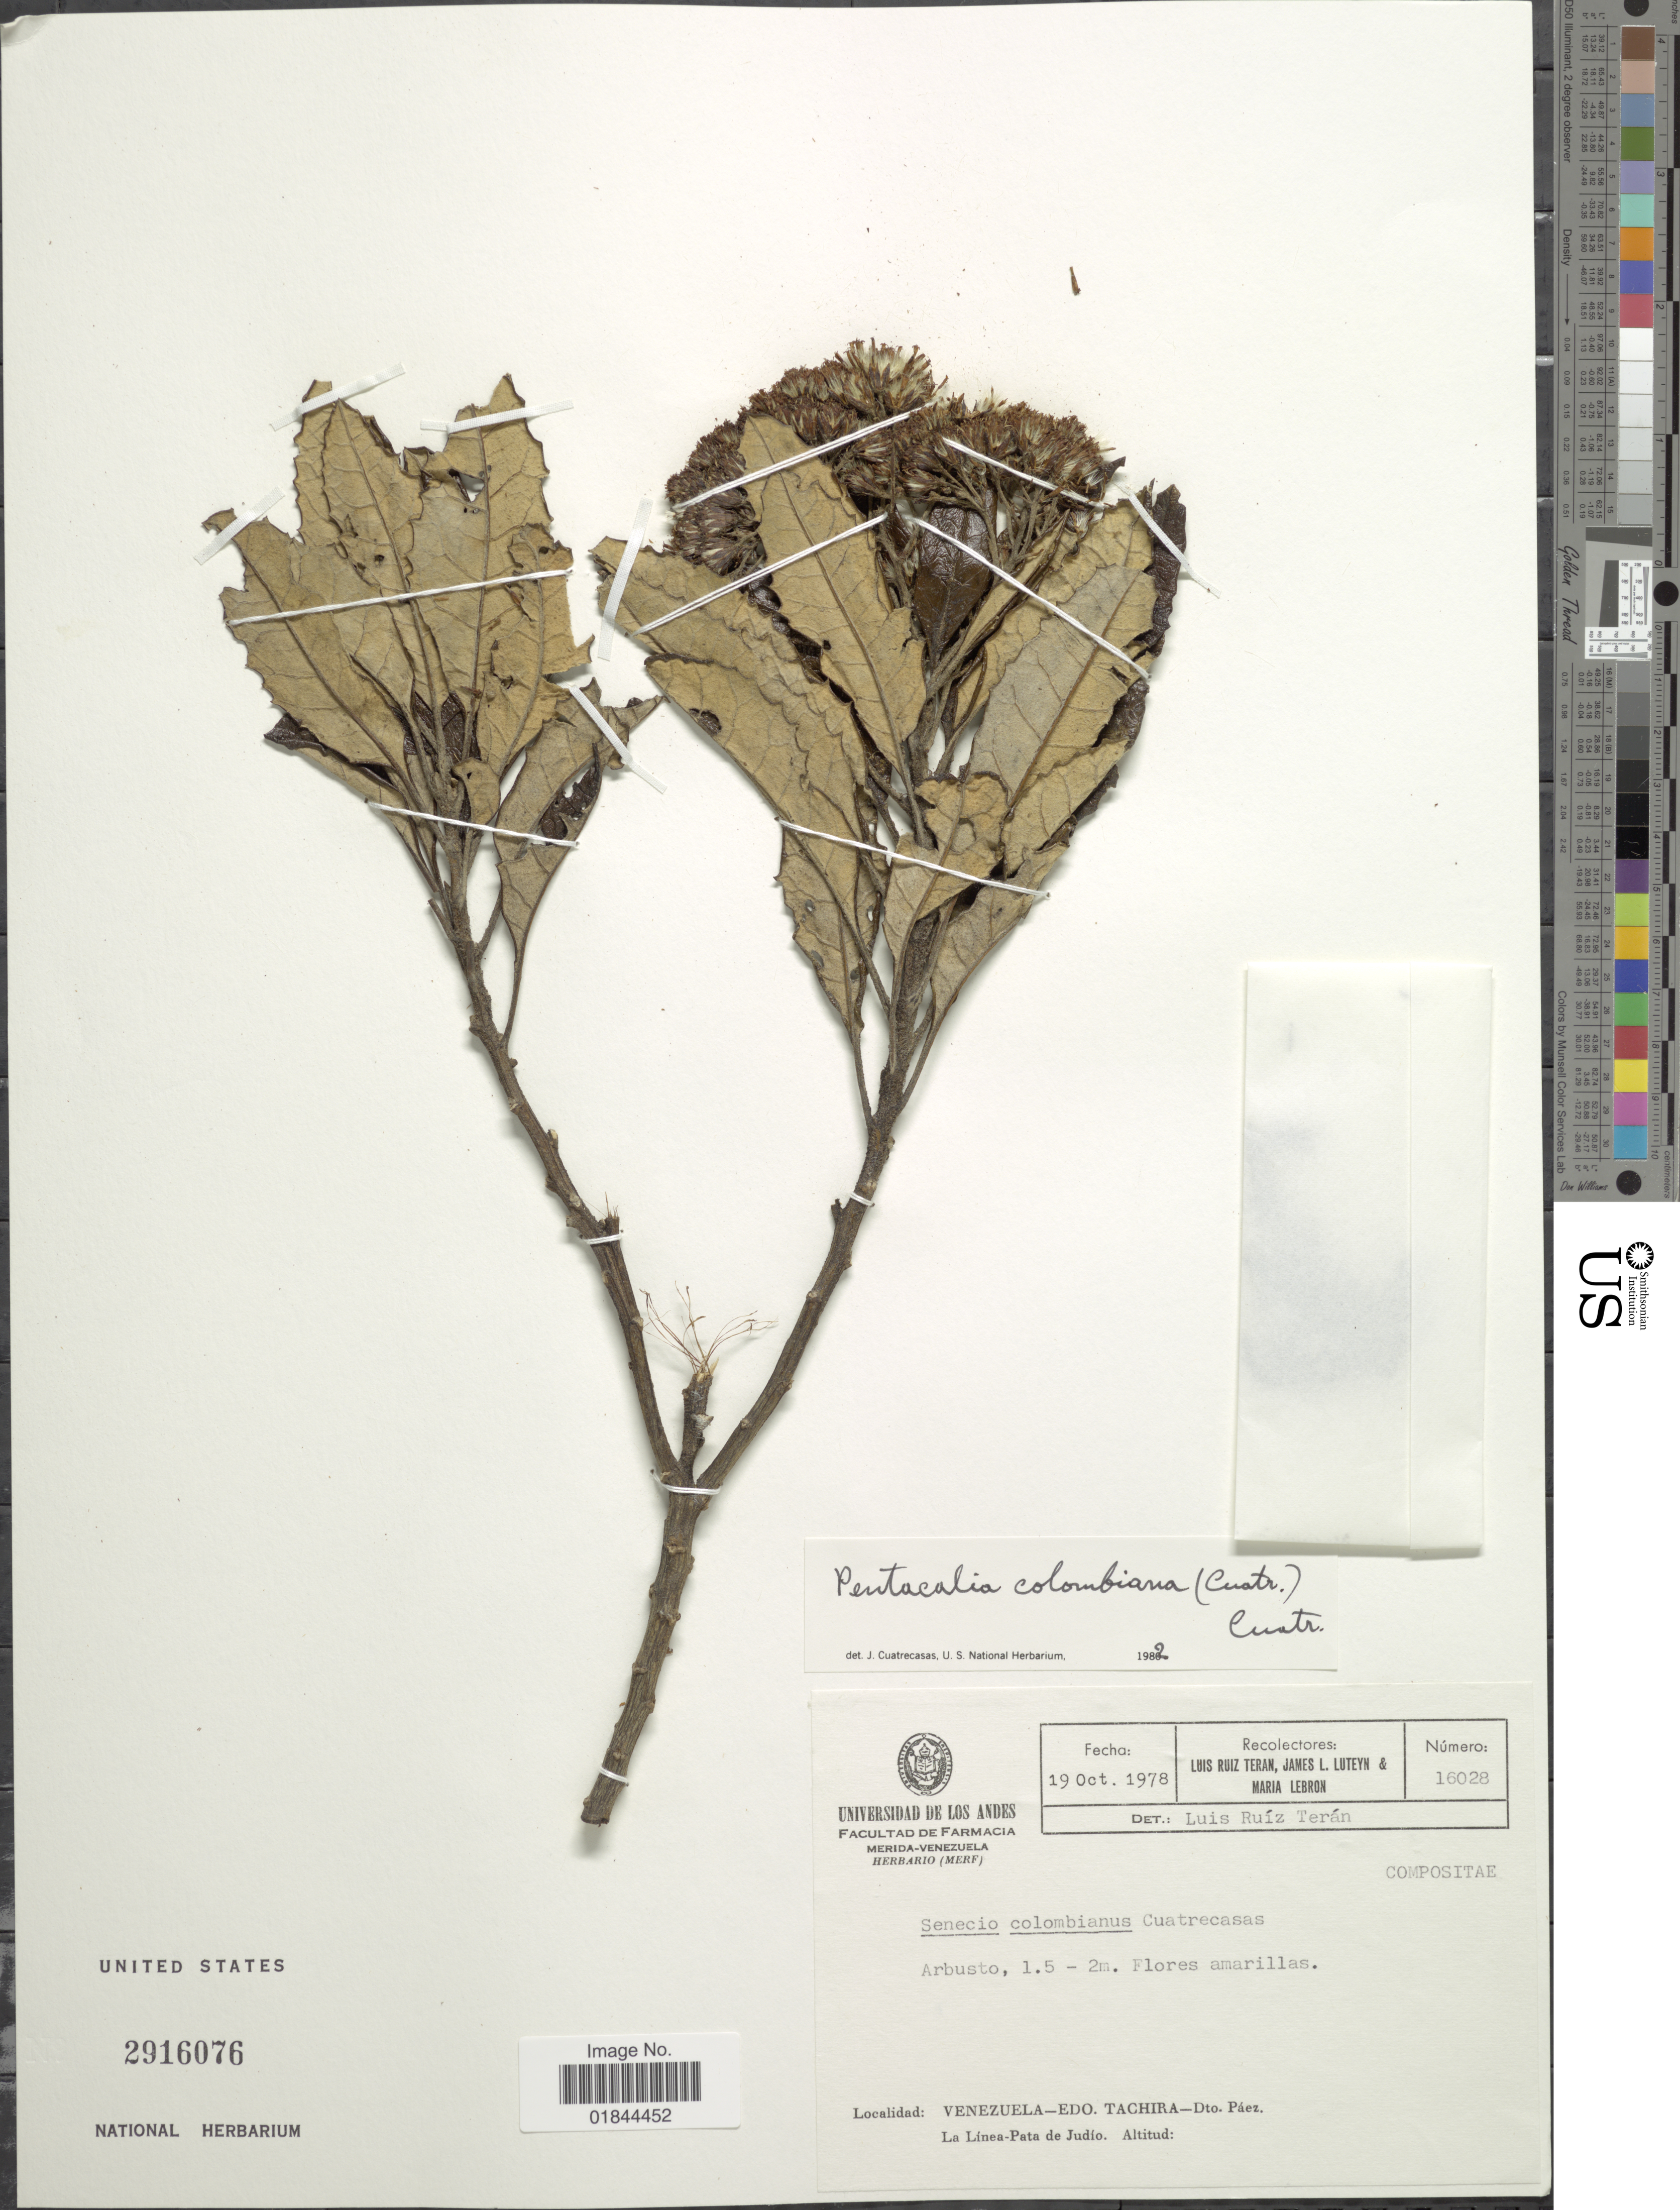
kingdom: Plantae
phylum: Tracheophyta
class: Magnoliopsida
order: Asterales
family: Asteraceae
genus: Pentacalia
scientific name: Pentacalia colombiana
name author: (Cuatrec.) Cuatrec.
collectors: L. Teran, J. L. Luteyn & M. Lebron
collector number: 16028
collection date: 1978-10-19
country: Venezuela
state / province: Tachira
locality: Dto Páez. La Línea-Pata de Judio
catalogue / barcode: US 2916076